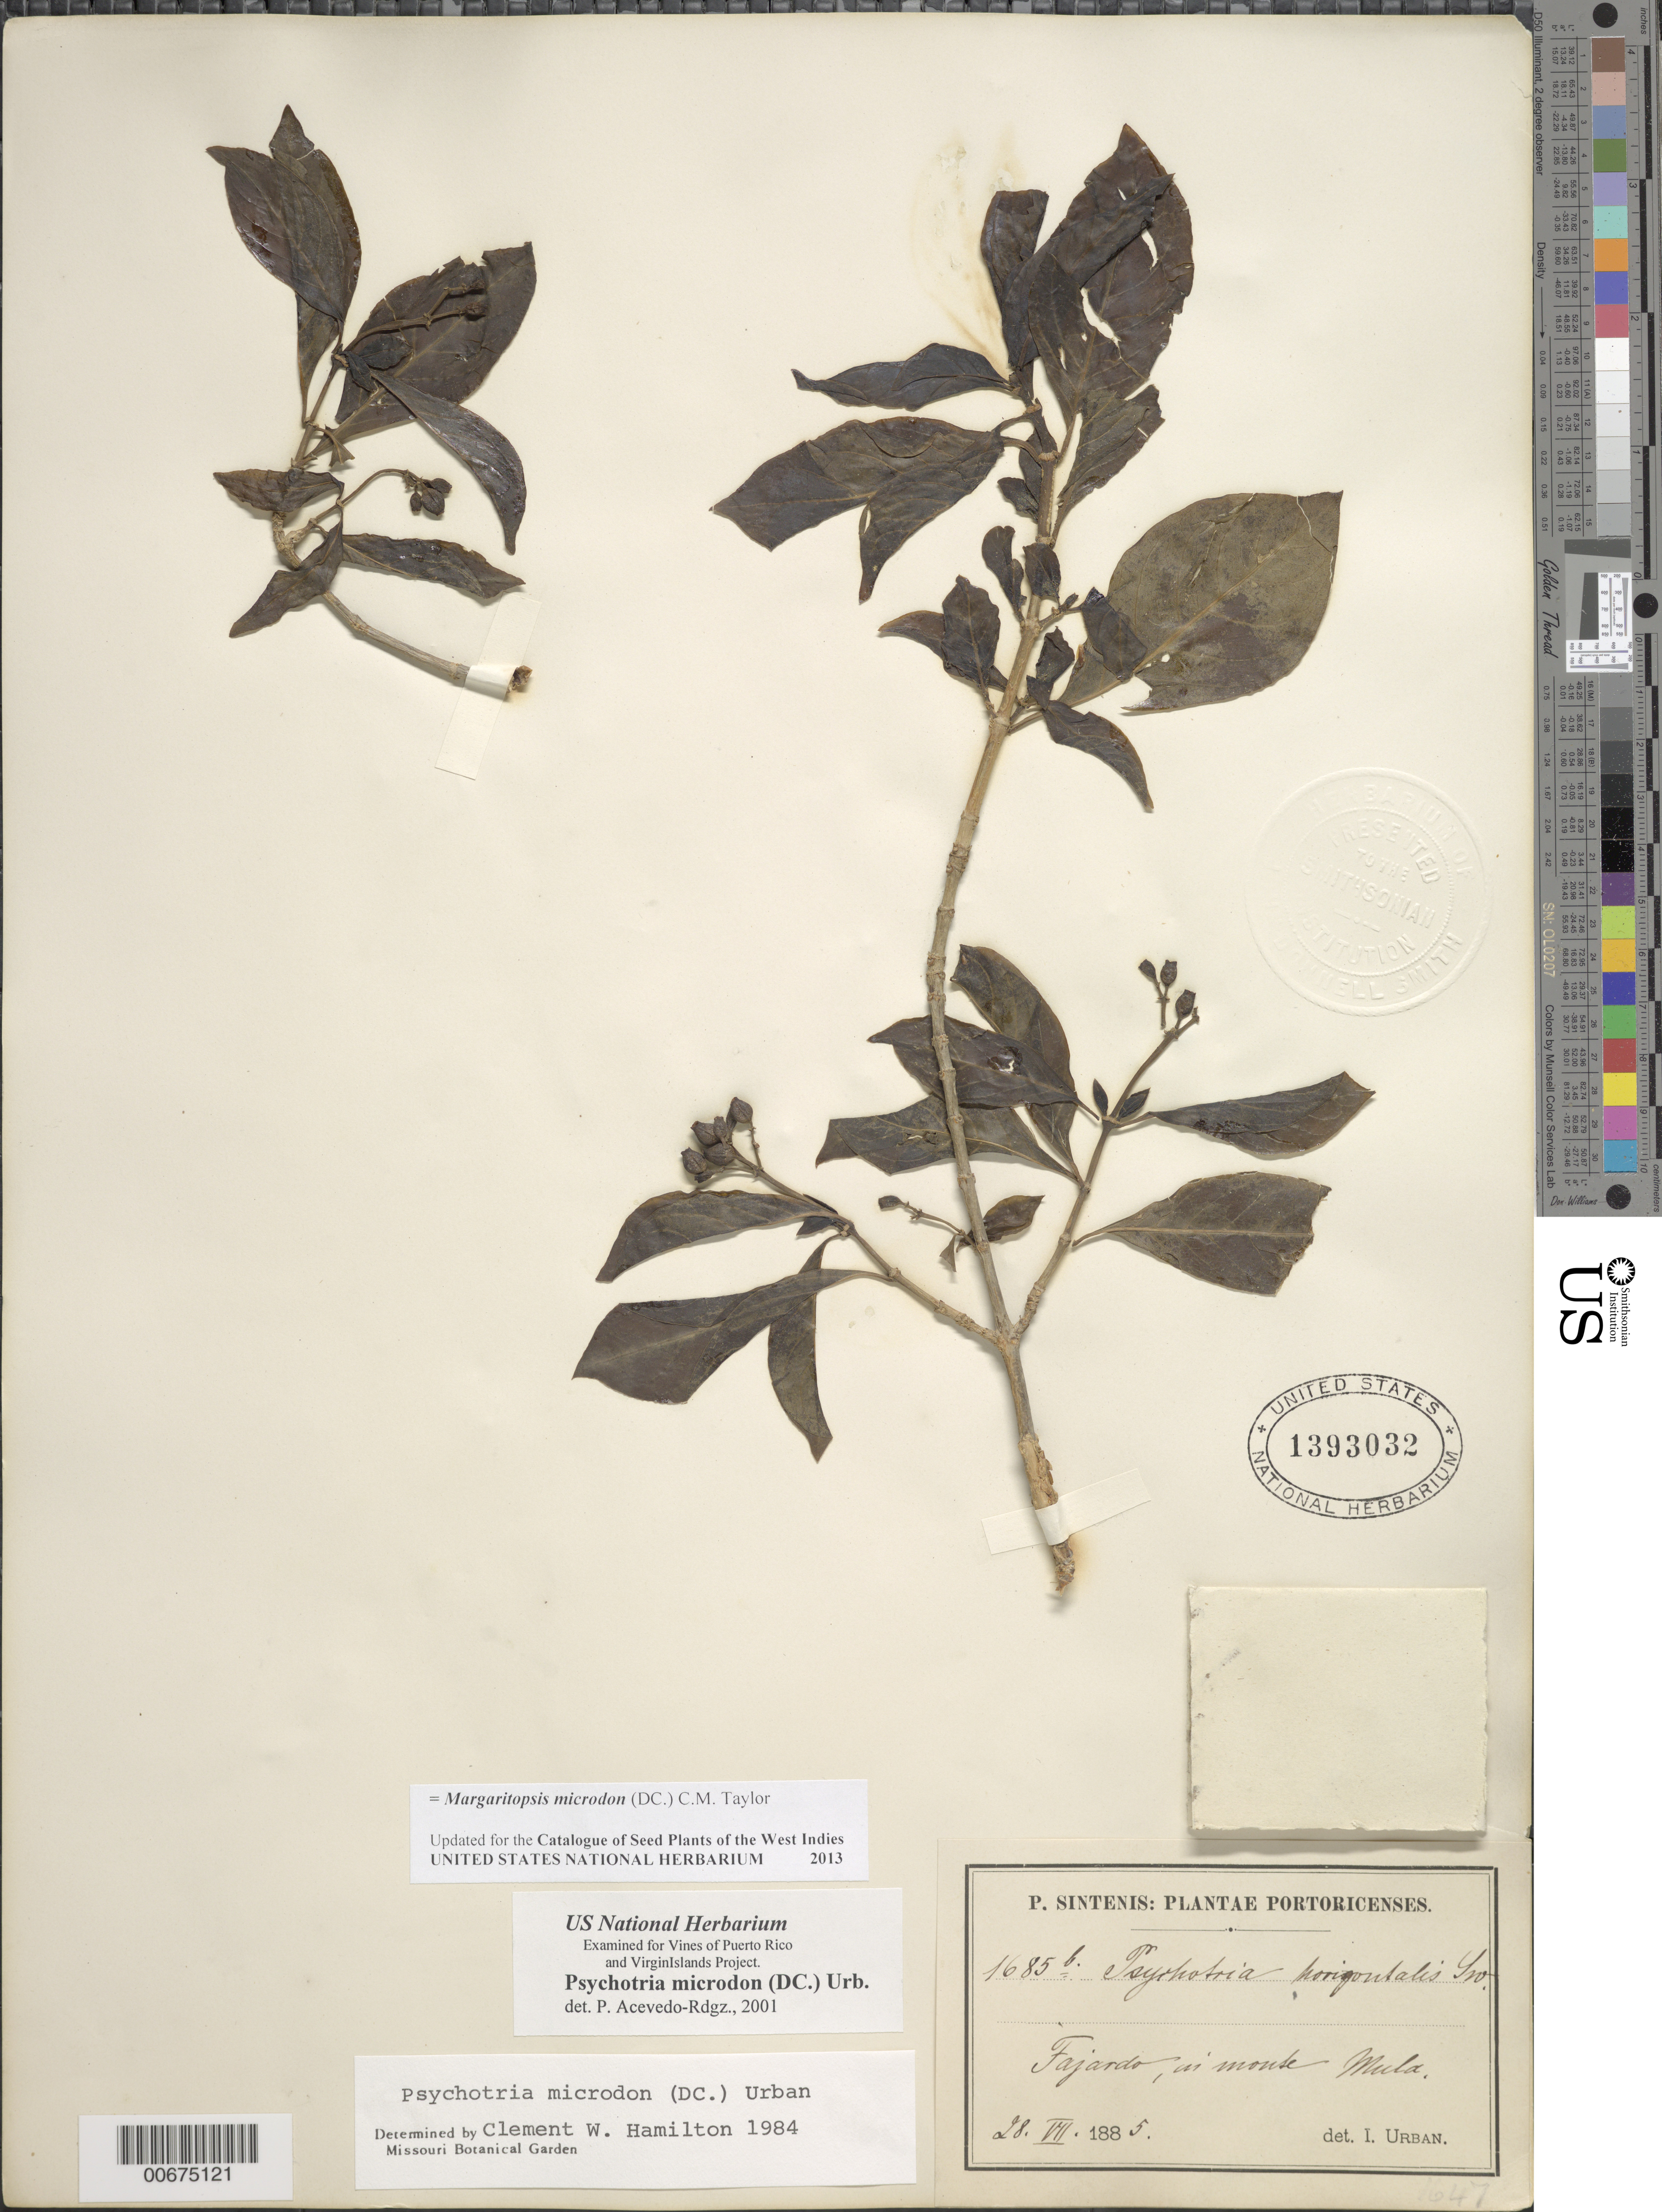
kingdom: Plantae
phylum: Tracheophyta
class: Magnoliopsida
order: Gentianales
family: Rubiaceae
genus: Margaritopsis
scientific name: Margaritopsis microdon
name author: (DC.) C.M. Taylor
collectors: P. Sintenis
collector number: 1685b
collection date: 1885-07-28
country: Puerto Rico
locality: Fajardo, in monte Mula.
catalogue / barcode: US 1393032